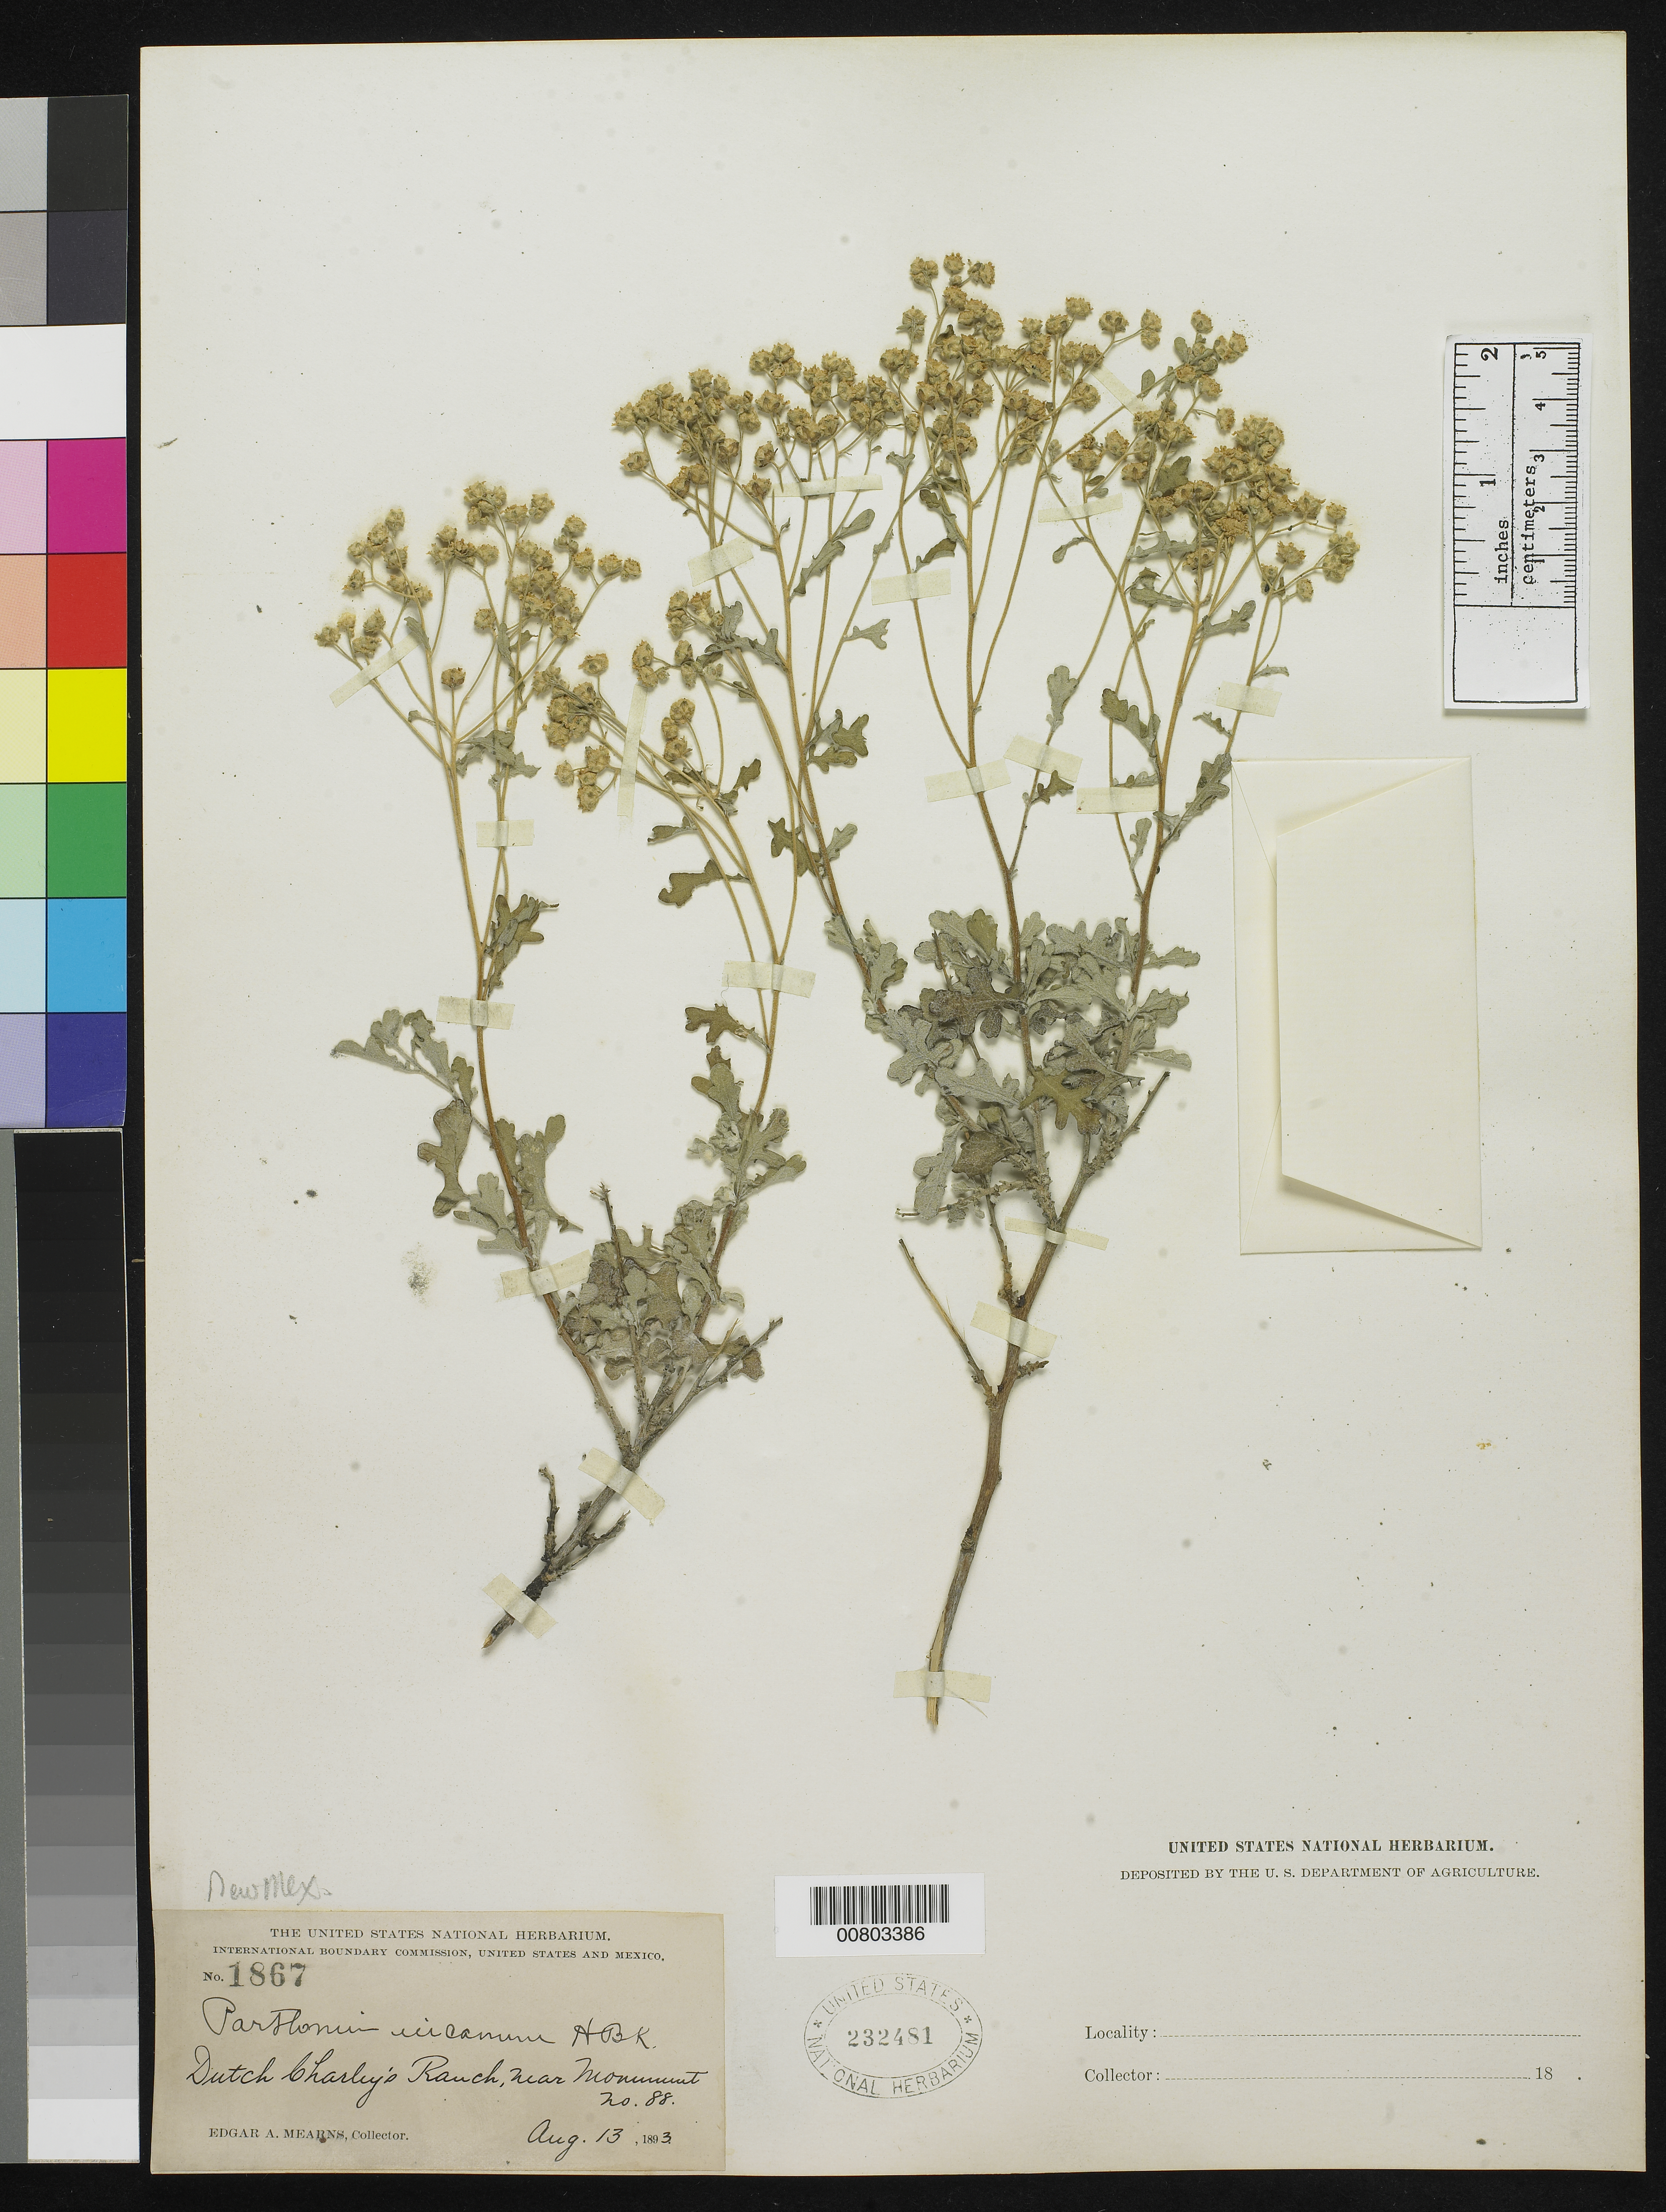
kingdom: Plantae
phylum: Tracheophyta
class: Magnoliopsida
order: Asterales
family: Asteraceae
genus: Parthenium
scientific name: Parthenium incanum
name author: Kunth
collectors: E. A. Mearns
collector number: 1867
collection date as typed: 13 Aug 1893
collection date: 1893-08-13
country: United States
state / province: Arizona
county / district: Cochise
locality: Dutch Charley's Ranch, near monument no. 88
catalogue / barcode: US 232481